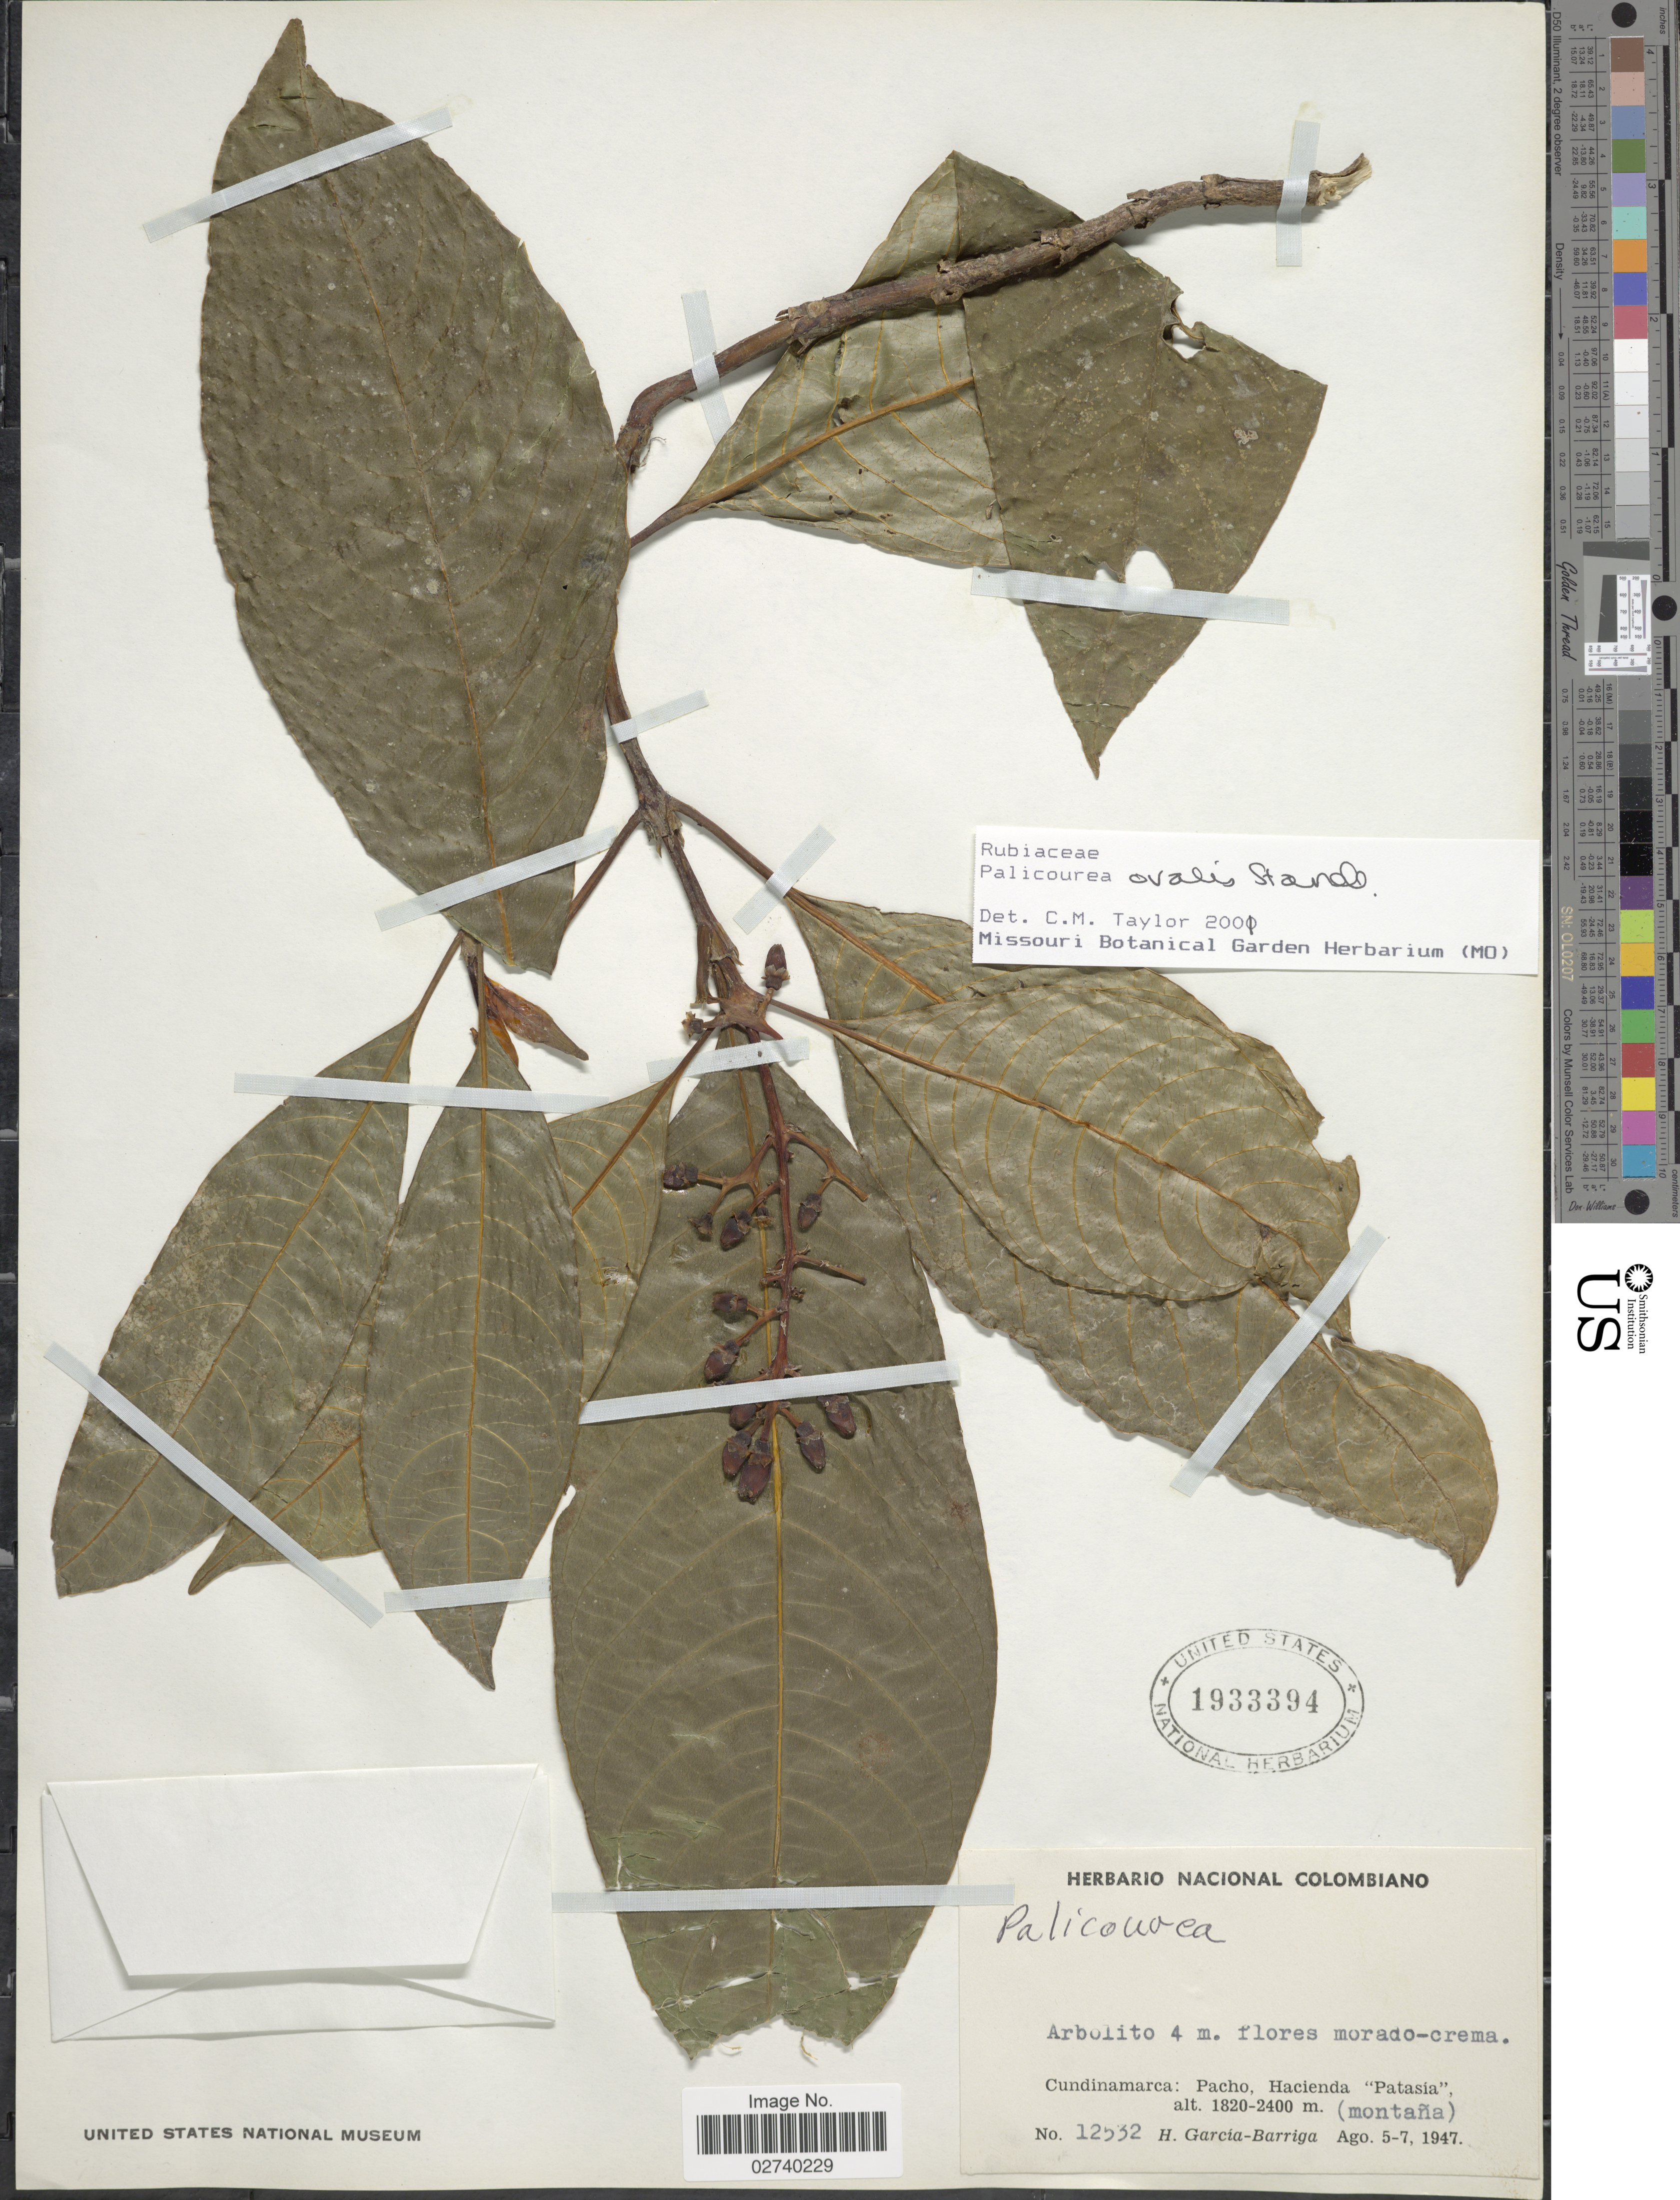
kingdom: Plantae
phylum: Tracheophyta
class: Magnoliopsida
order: Gentianales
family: Rubiaceae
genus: Palicourea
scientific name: Palicourea ovalis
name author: Standl.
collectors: H. García Barriga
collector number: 12532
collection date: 1947-08-05/1947-08-07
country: Colombia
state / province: Cundinamarca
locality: Pacho, Hacienda "Pastasia", (montana)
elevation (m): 1820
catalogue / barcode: US 1933394